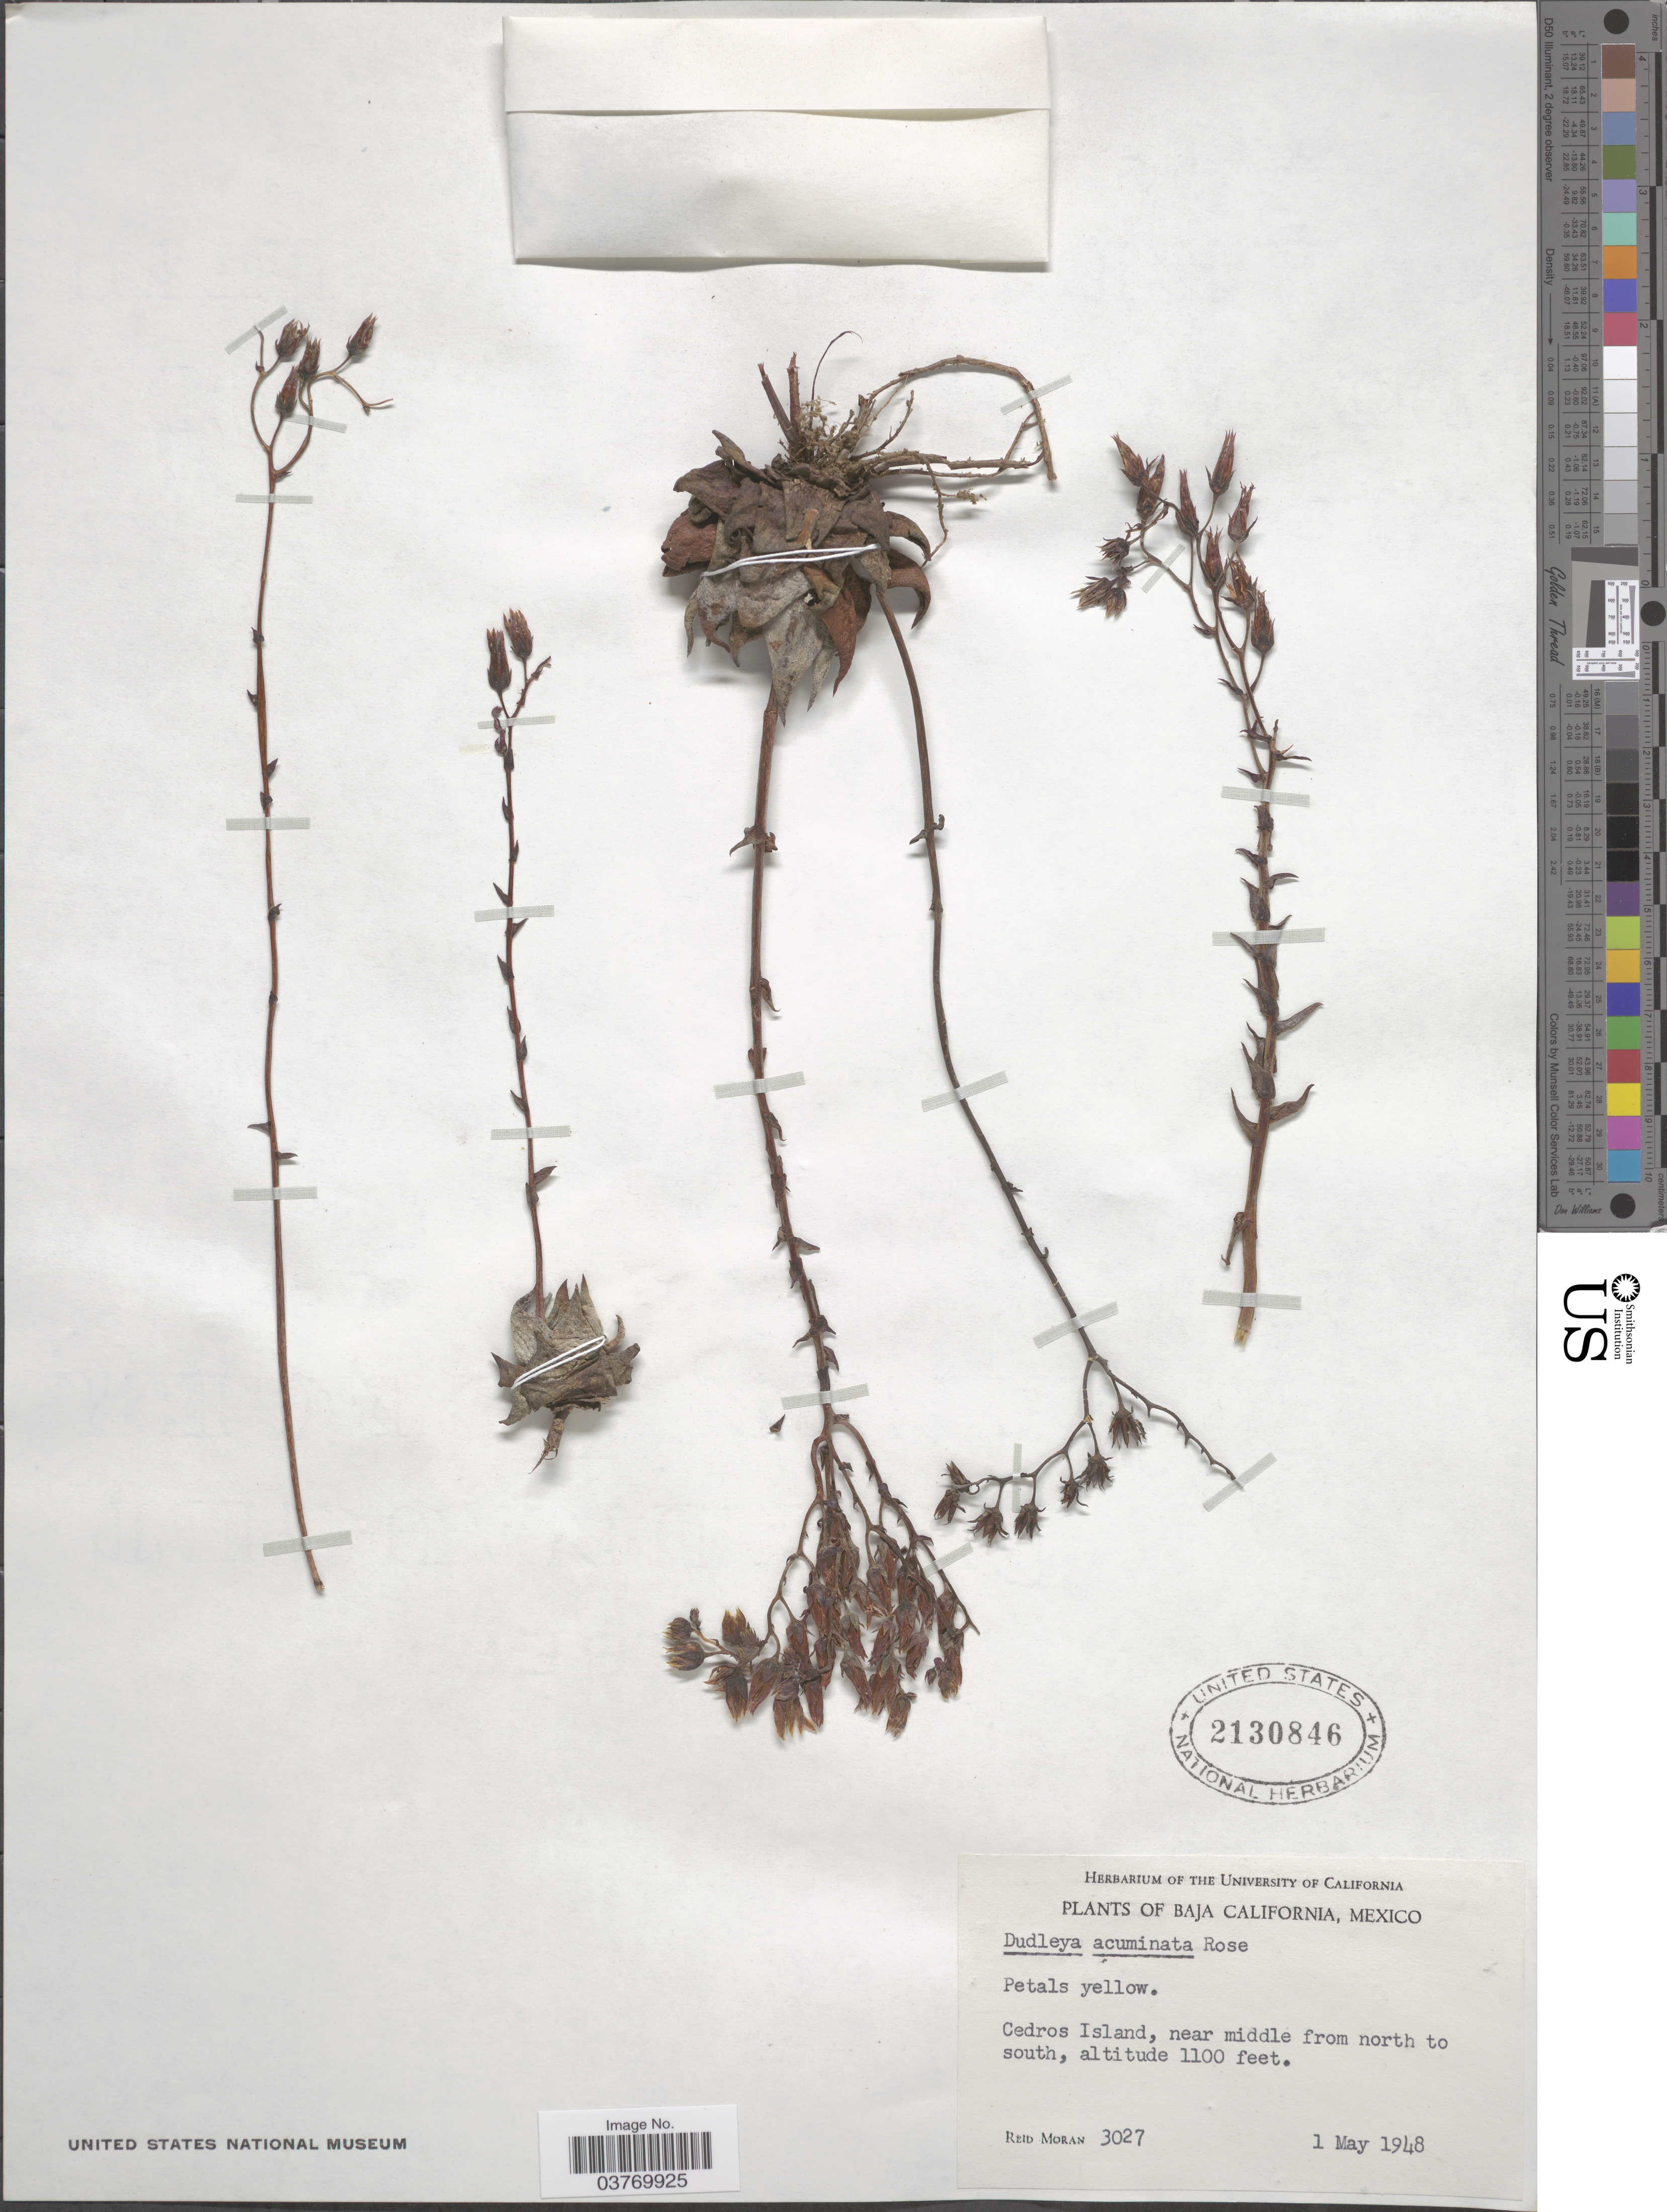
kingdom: Plantae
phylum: Tracheophyta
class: Magnoliopsida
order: Saxifragales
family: Crassulaceae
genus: Dudleya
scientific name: Dudleya acuminata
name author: Rose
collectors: R. V. Moran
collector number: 3027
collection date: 1948-05-01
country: Mexico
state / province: Baja California Norte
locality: Cedros Island, near middle from north to south.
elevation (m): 335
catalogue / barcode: US 2130846